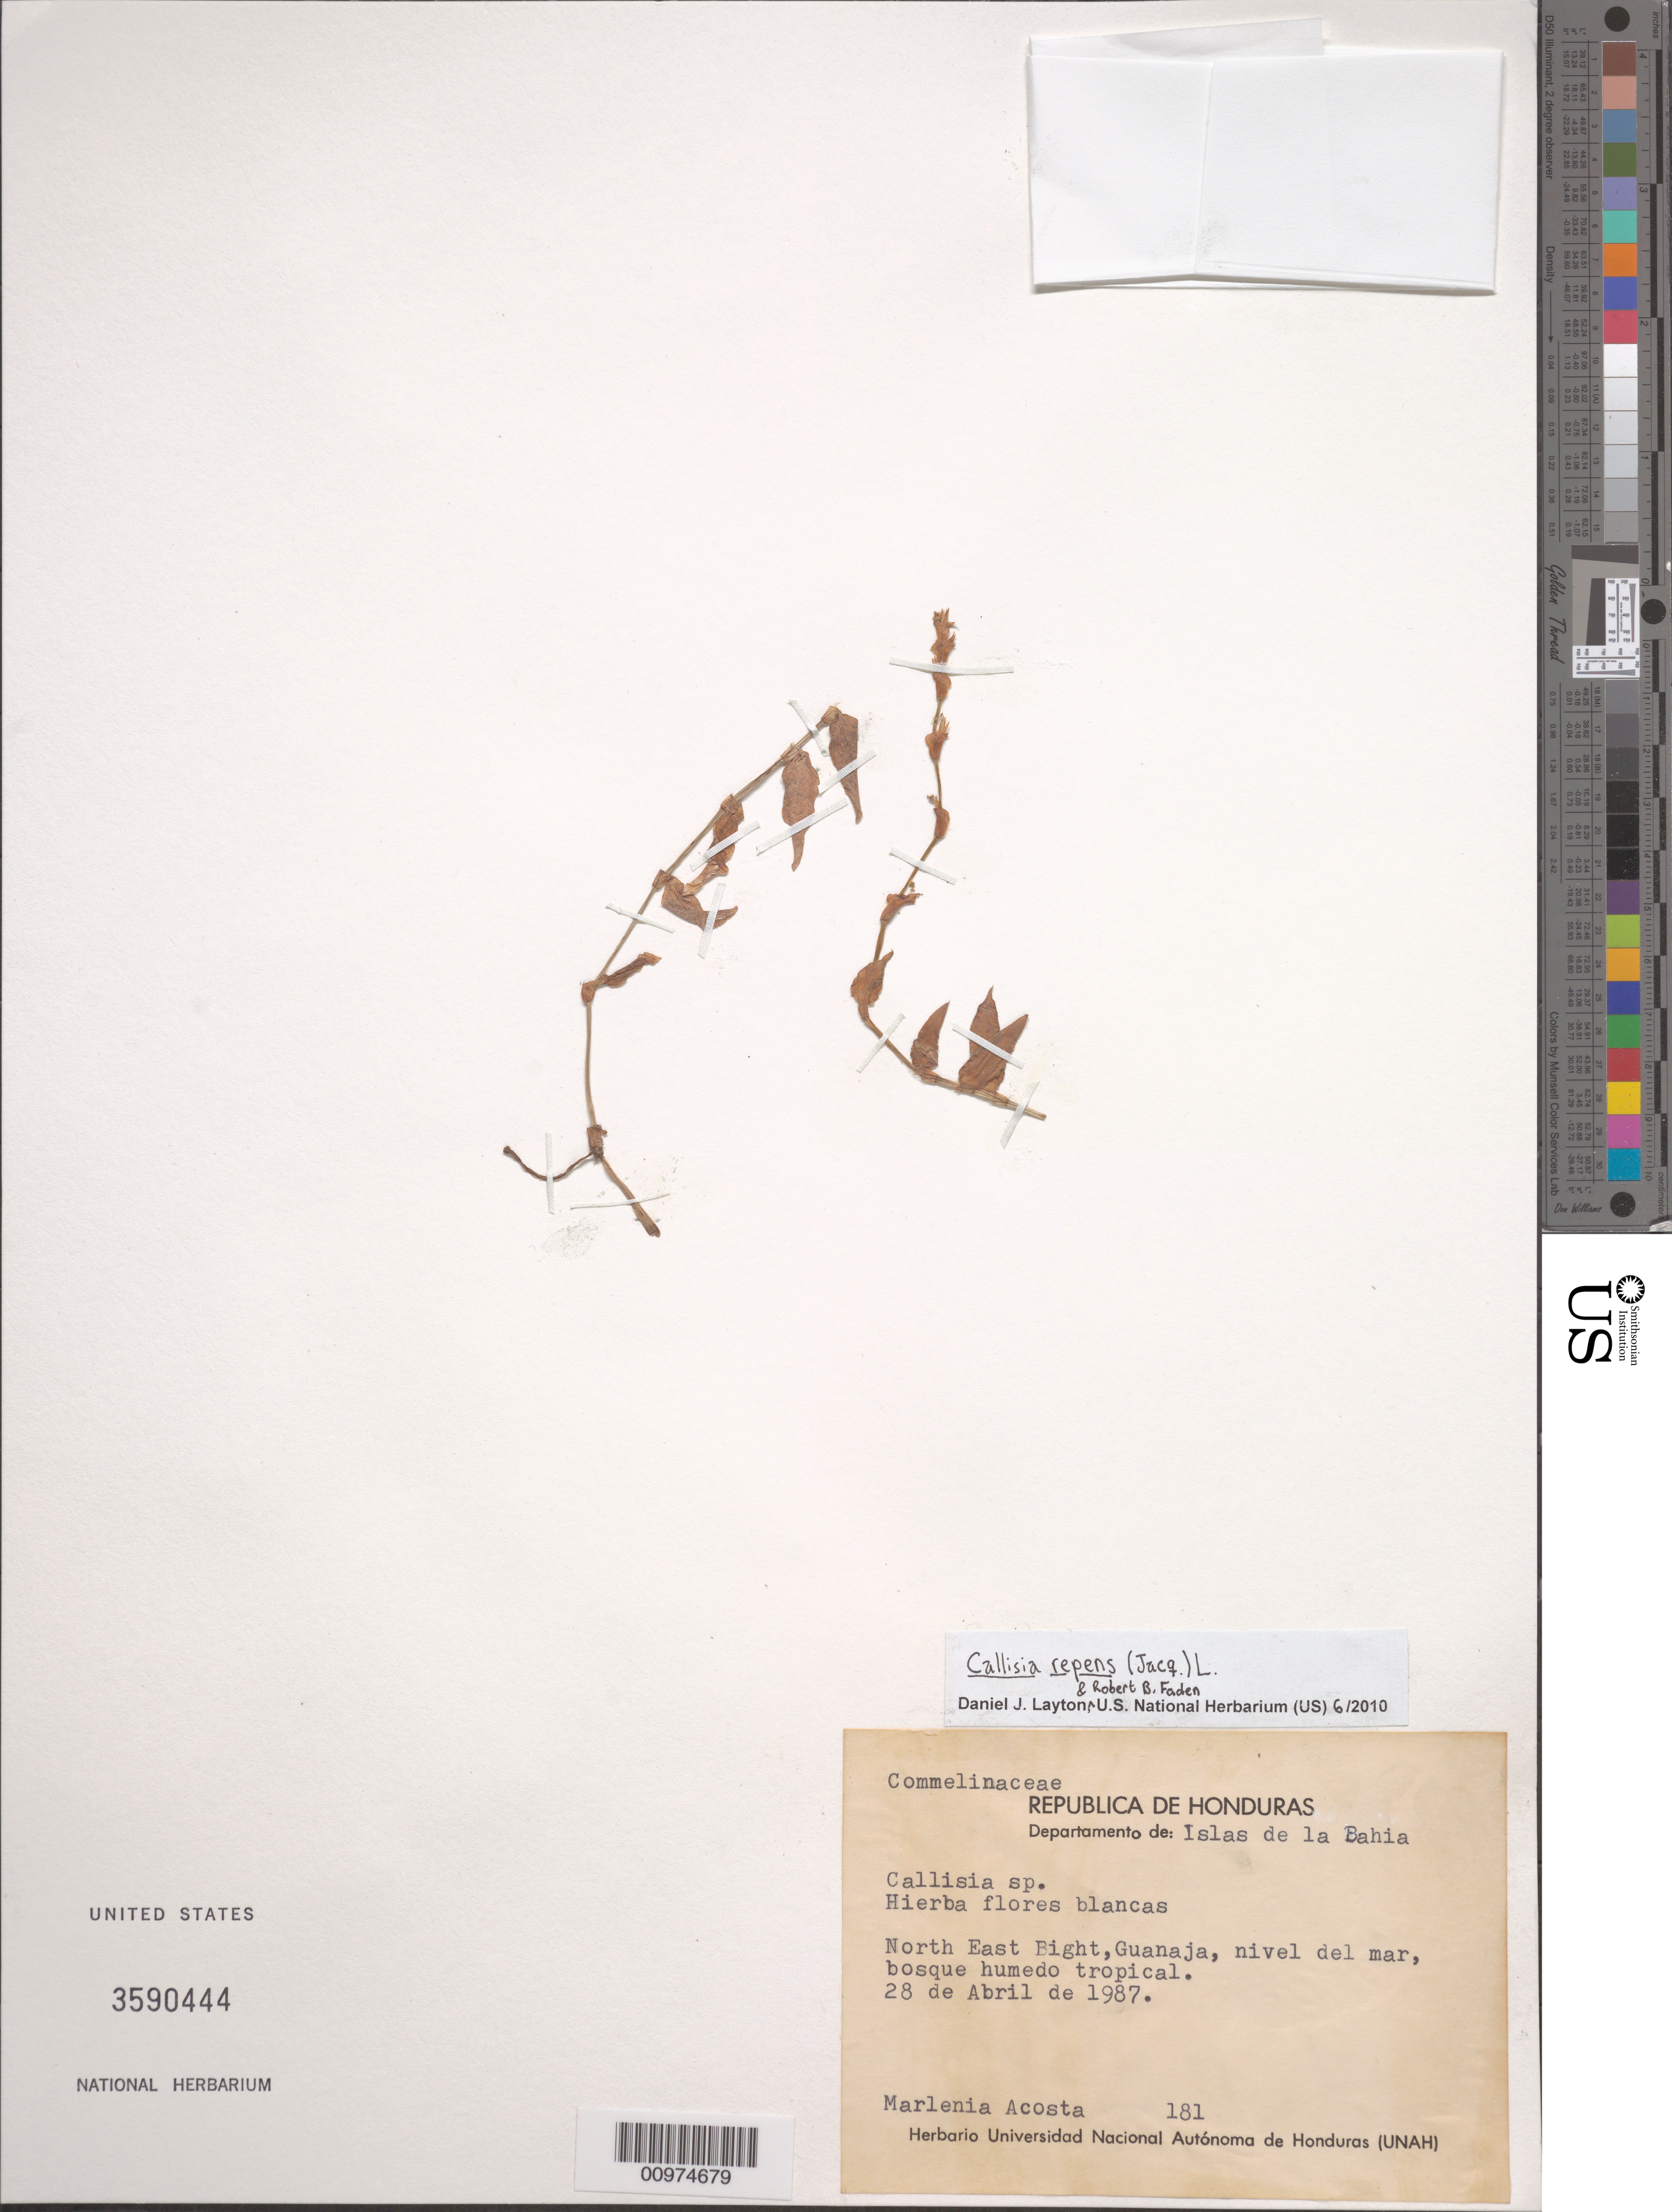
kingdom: Plantae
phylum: Tracheophyta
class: Liliopsida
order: Commelinales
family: Commelinaceae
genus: Callisia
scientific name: Callisia repens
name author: (Jacq.) L.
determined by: Layton, Daniel J.; Faden, R. B.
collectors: M. Acosta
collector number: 181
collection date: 1987-04-28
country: Honduras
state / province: Islas de la Bahía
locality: North East Bight, Guanaja, nivel del mar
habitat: bosque humedo tropical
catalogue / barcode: US 3590444